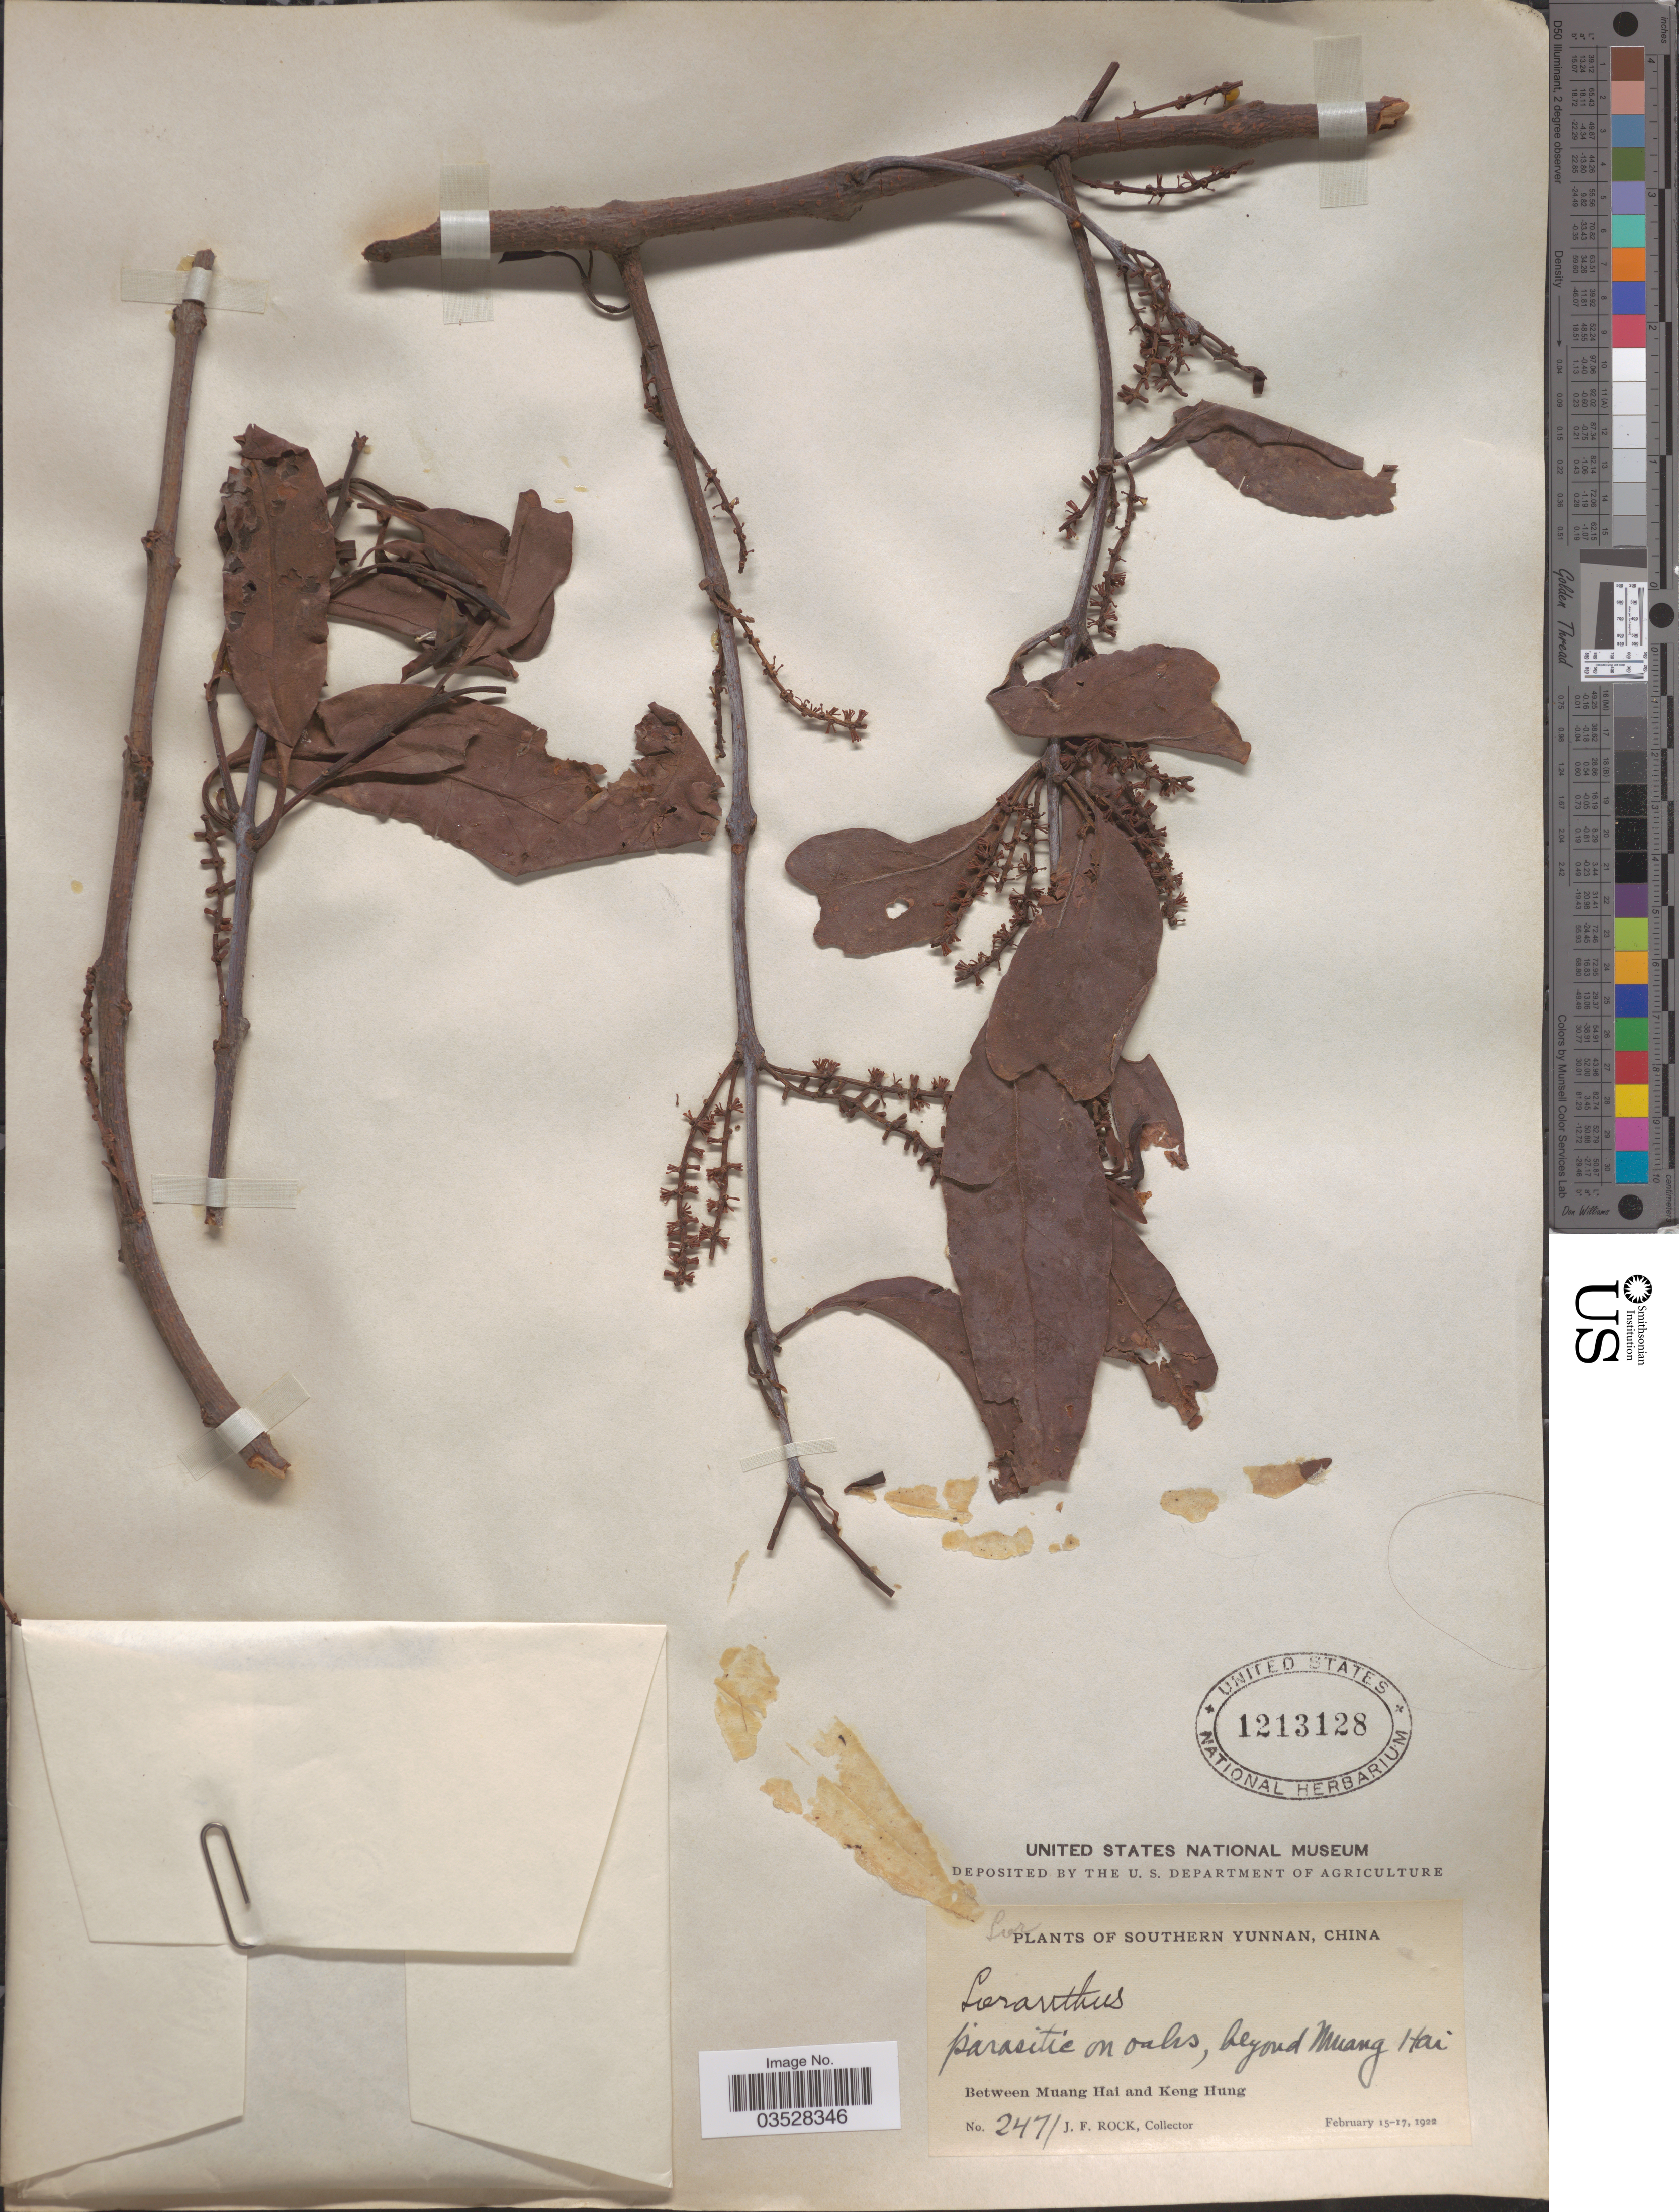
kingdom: Plantae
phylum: Tracheophyta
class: Magnoliopsida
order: Santalales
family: Loranthaceae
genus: Loranthus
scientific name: Loranthus delavayi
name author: Tiegh.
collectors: J. Rock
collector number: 2471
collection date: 1922-02-15/1922-02-17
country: China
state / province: Yunnan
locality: Southern Yunnan. Beyond Muang Hai. Between Muang Hai and Keng Hung.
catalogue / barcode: US 1213128